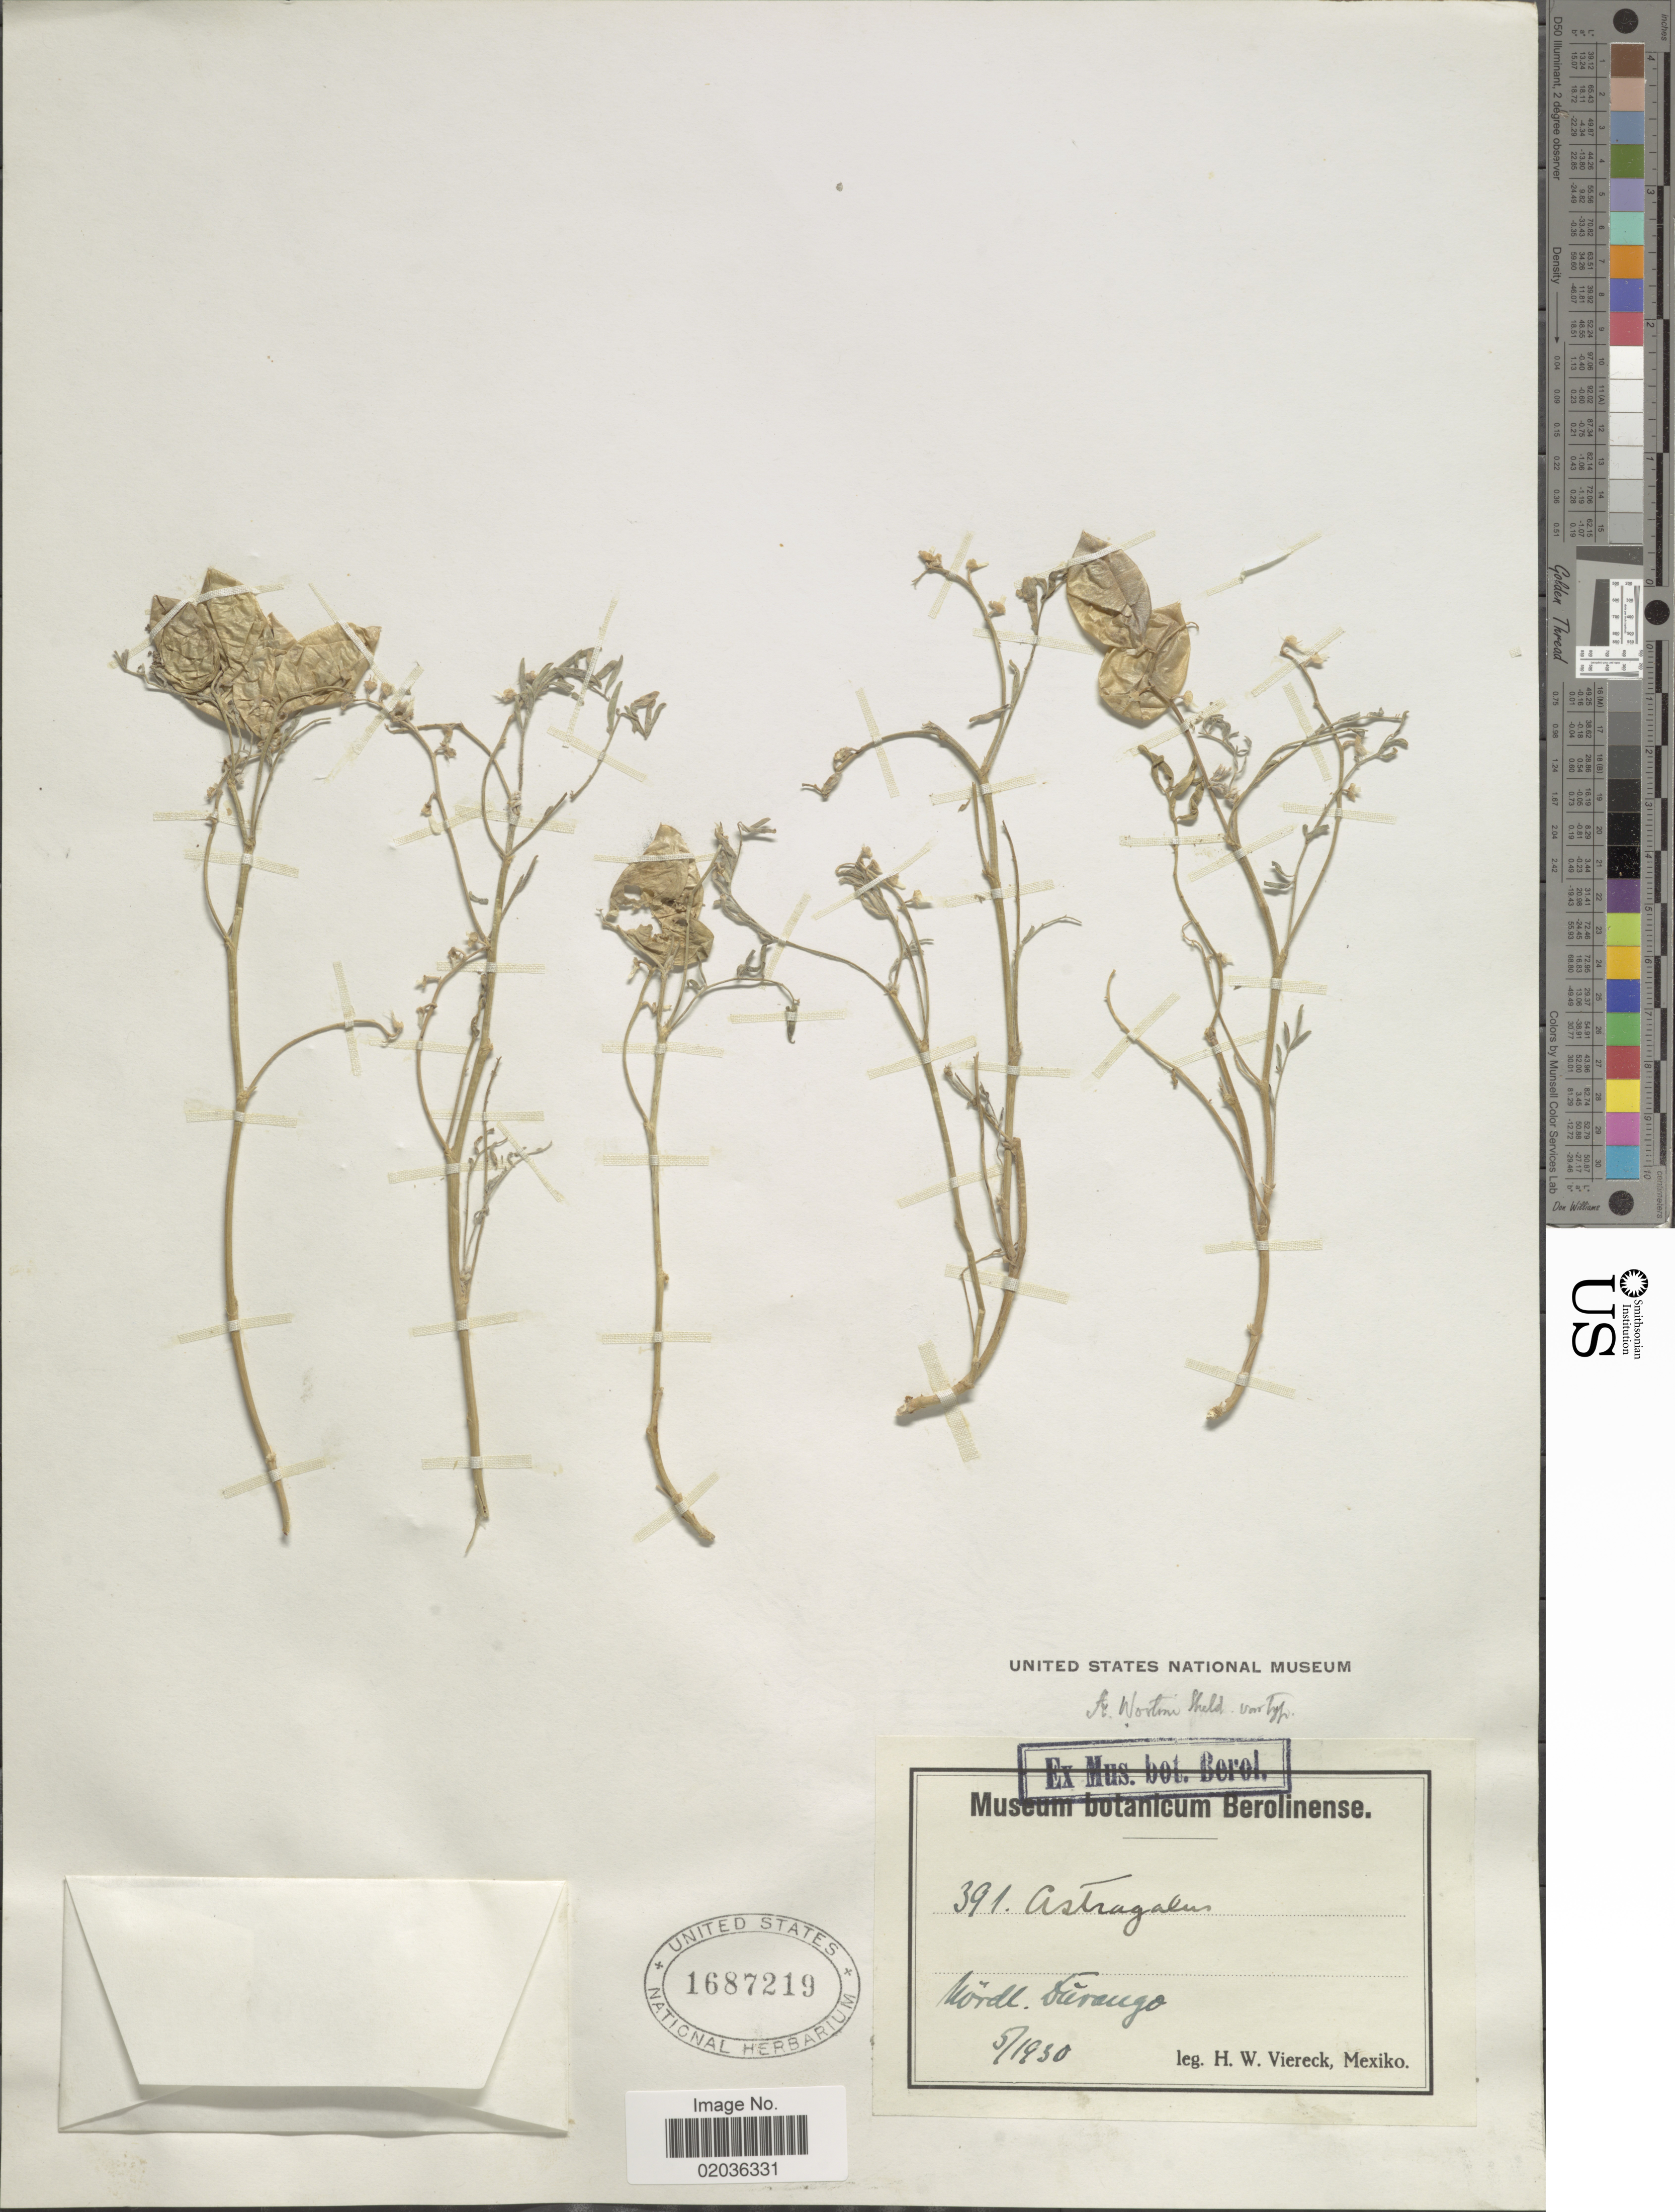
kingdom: Plantae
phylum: Tracheophyta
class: Magnoliopsida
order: Fabales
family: Fabaceae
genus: Astragalus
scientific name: Astragalus wootonii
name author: E. Sheld.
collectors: H. W. Viereck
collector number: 391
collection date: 1930-05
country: Mexico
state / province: Durango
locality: Nordl. Durango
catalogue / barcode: US 1687219